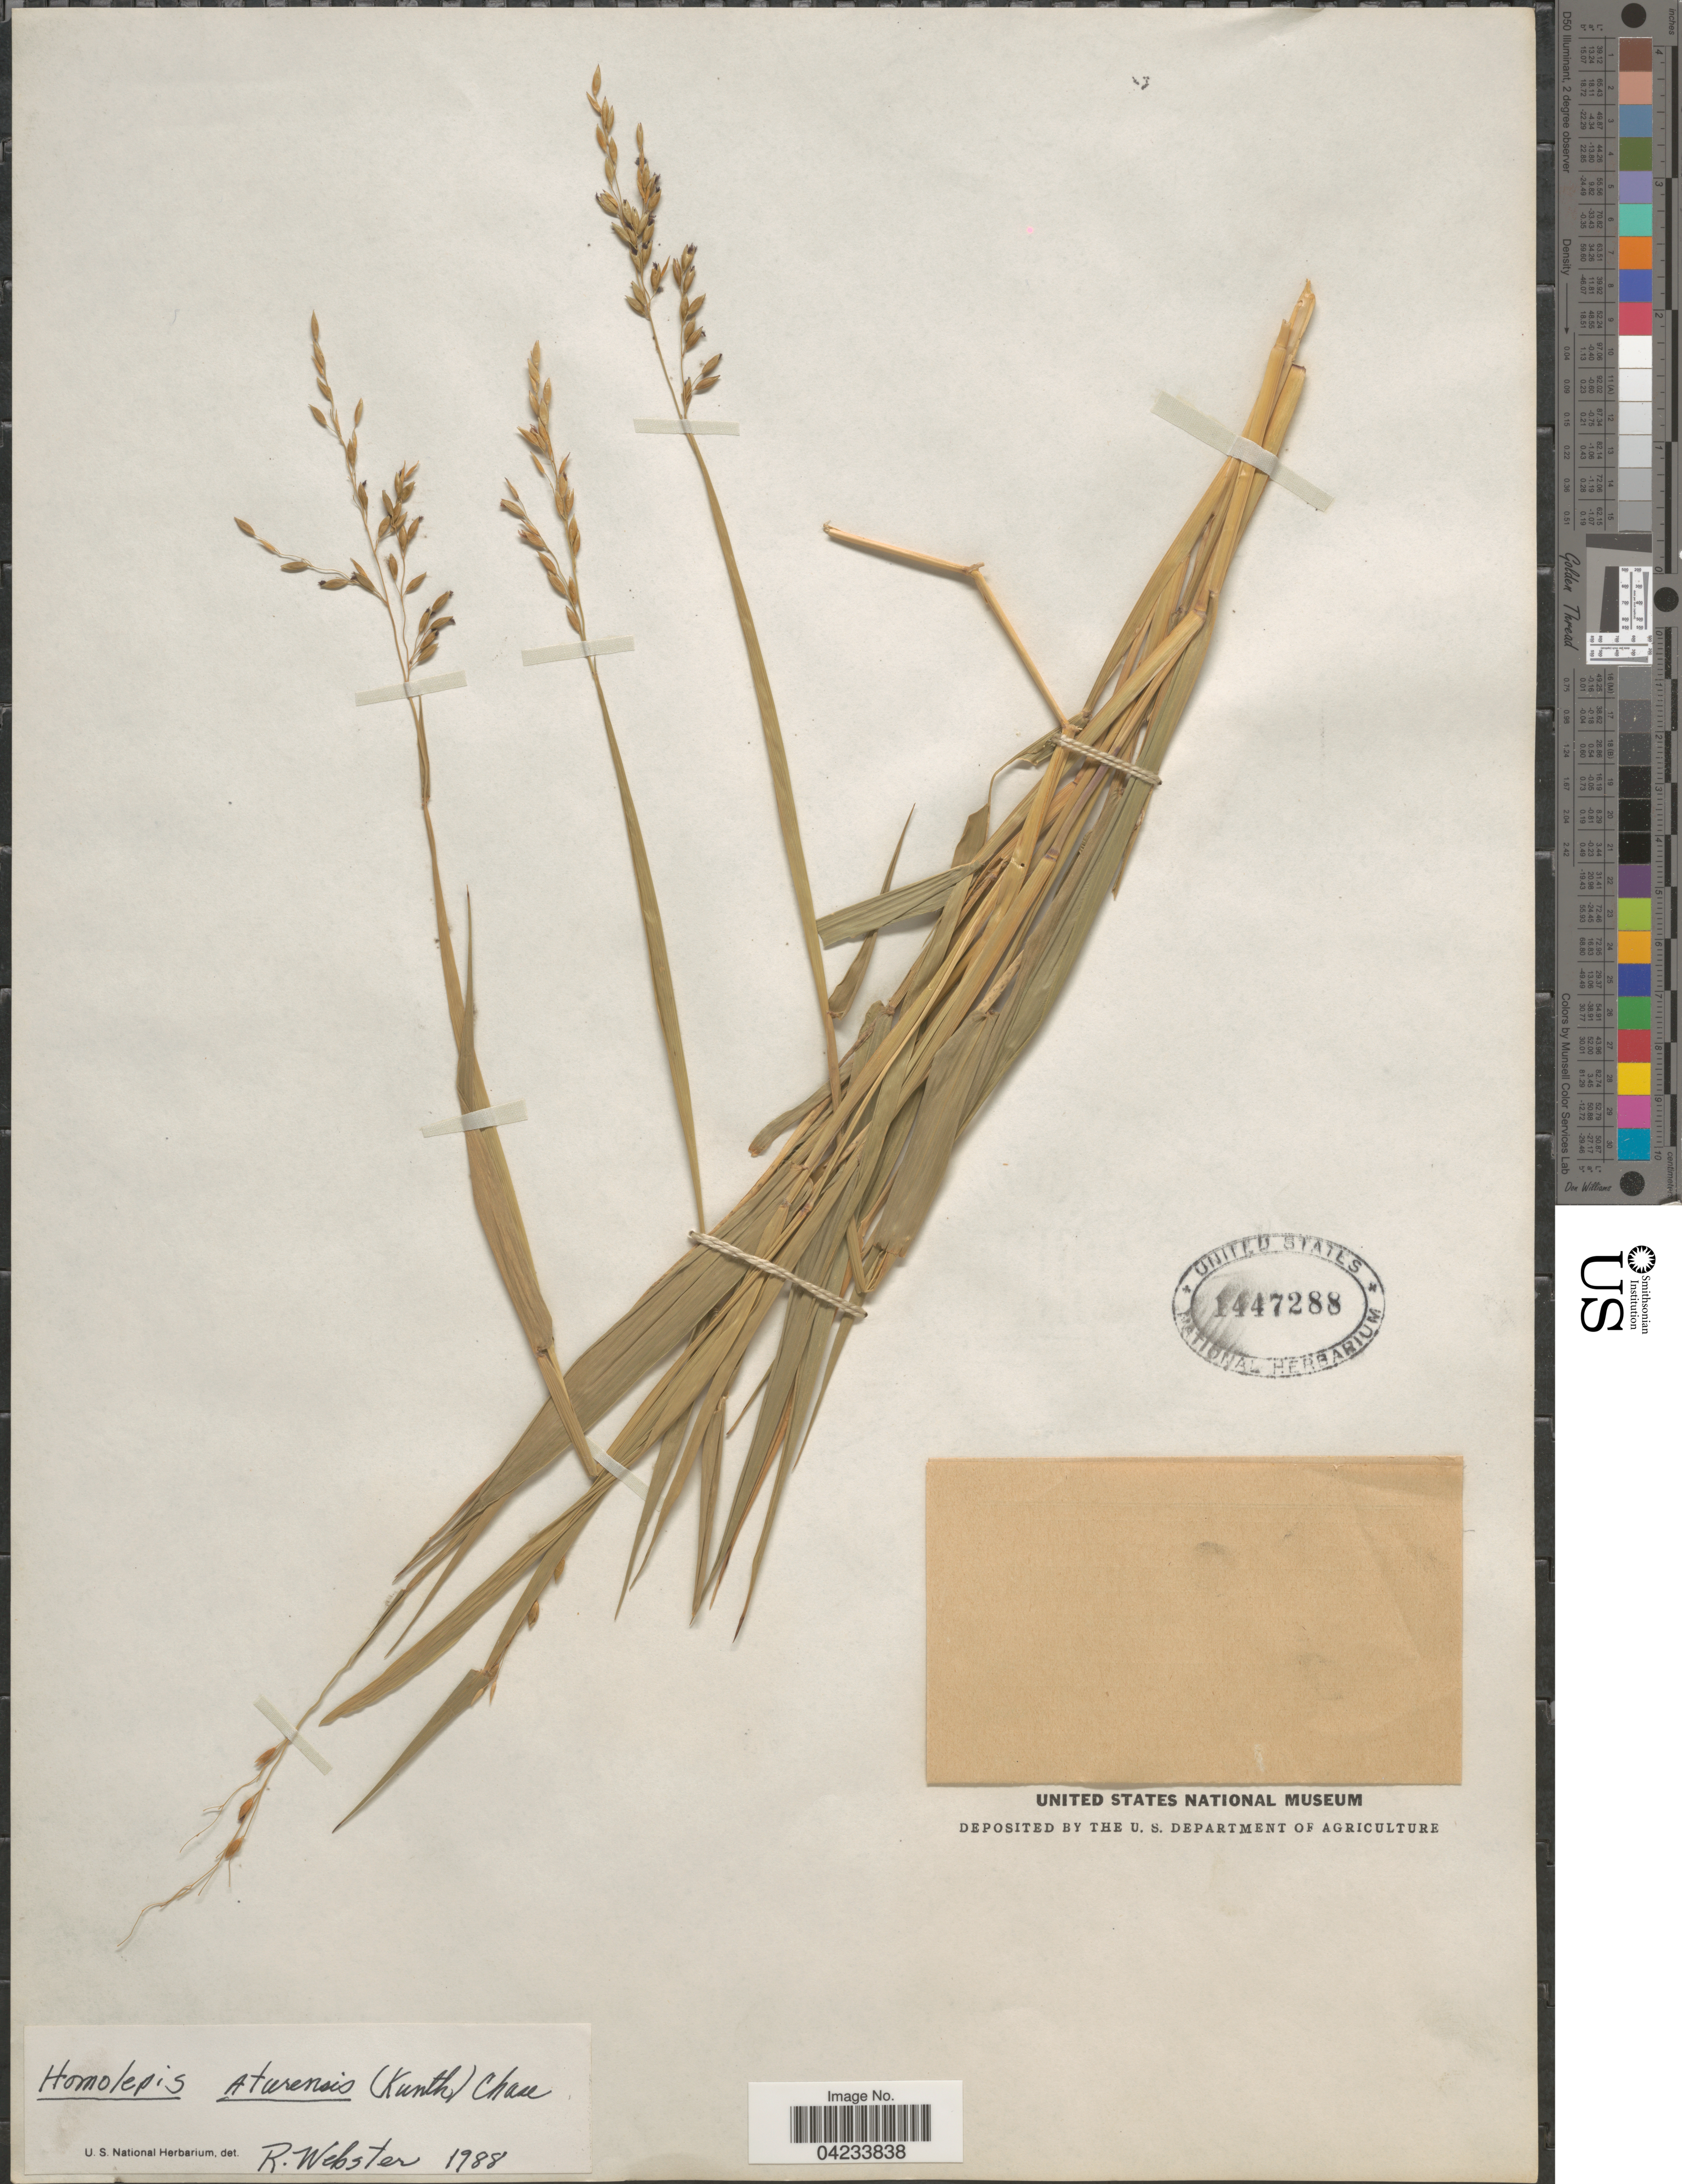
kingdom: Plantae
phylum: Tracheophyta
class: Liliopsida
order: Poales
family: Poaceae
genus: Homolepis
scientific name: Homolepis aturensis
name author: (Kunth) Chase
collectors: R. Webster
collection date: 1988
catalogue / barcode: US 1447288